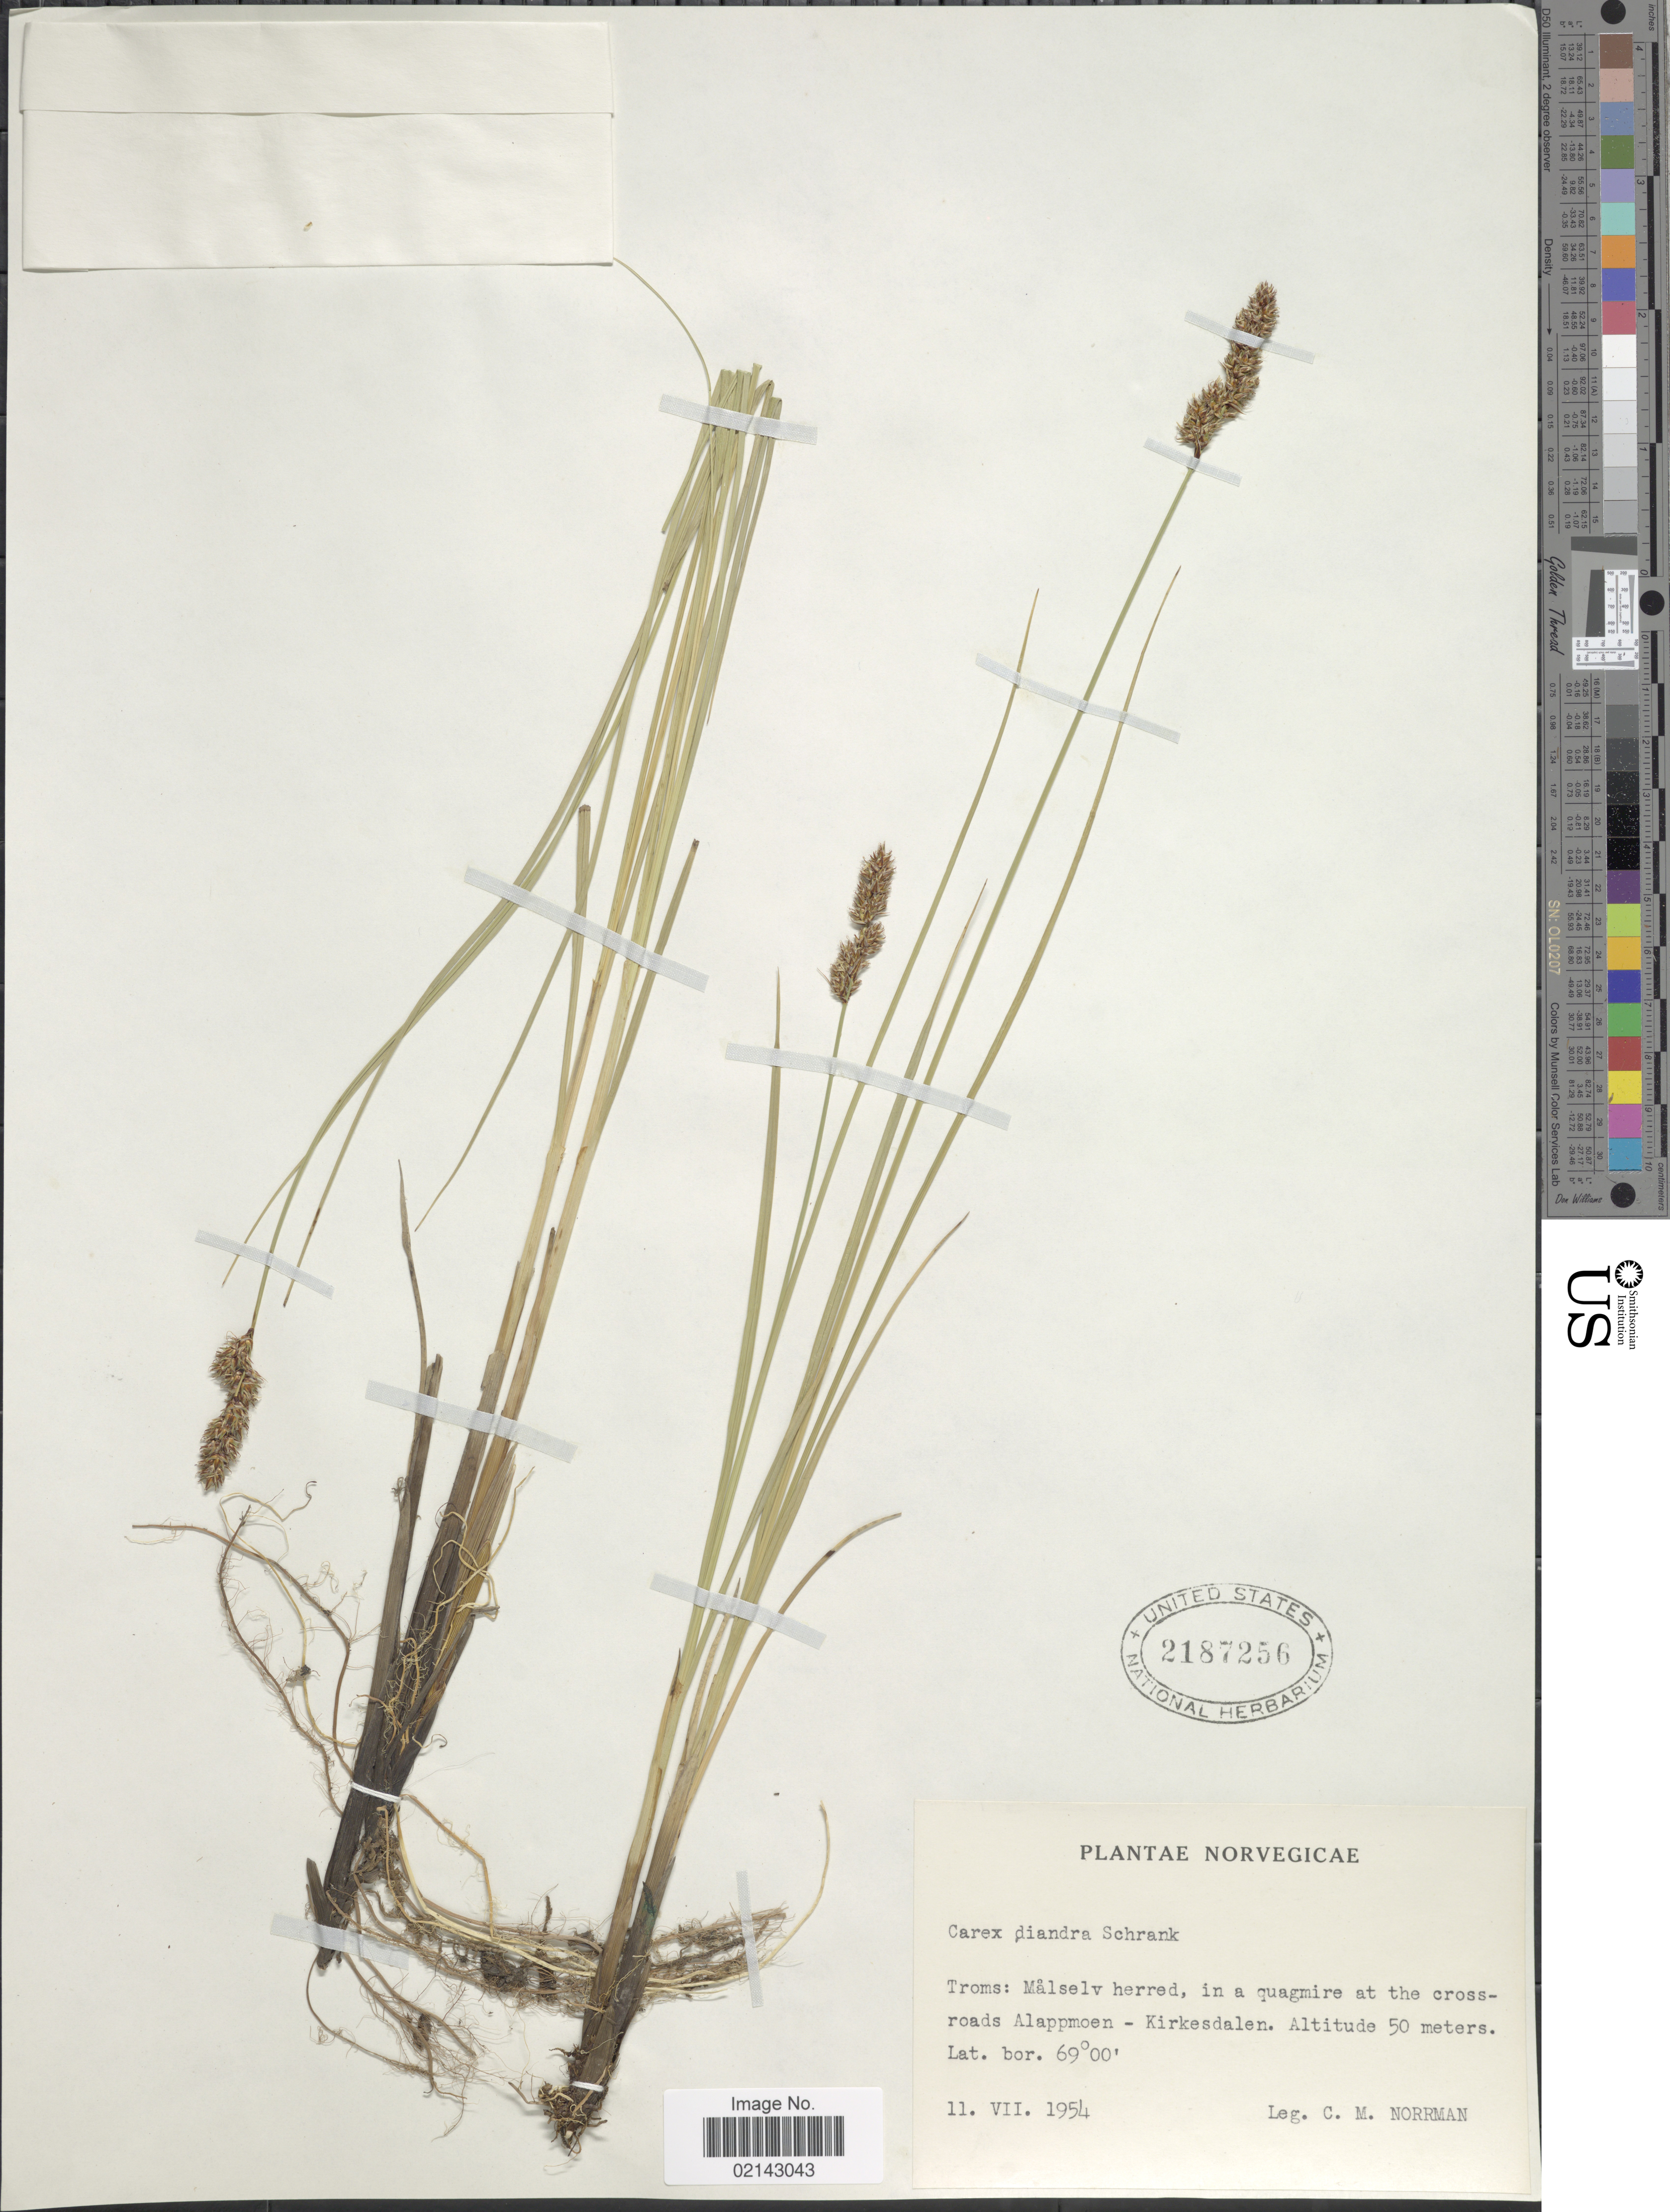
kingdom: Plantae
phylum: Tracheophyta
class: Liliopsida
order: Poales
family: Cyperaceae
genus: Carex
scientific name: Carex diandra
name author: Schrank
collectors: C. Norrman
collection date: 1954-07-11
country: Norway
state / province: Troms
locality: Norvegicae. Malselv herred, in a quagmire at the crossroads Alappmoen - Kirkesdalen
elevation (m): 50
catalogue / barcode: US 2187256